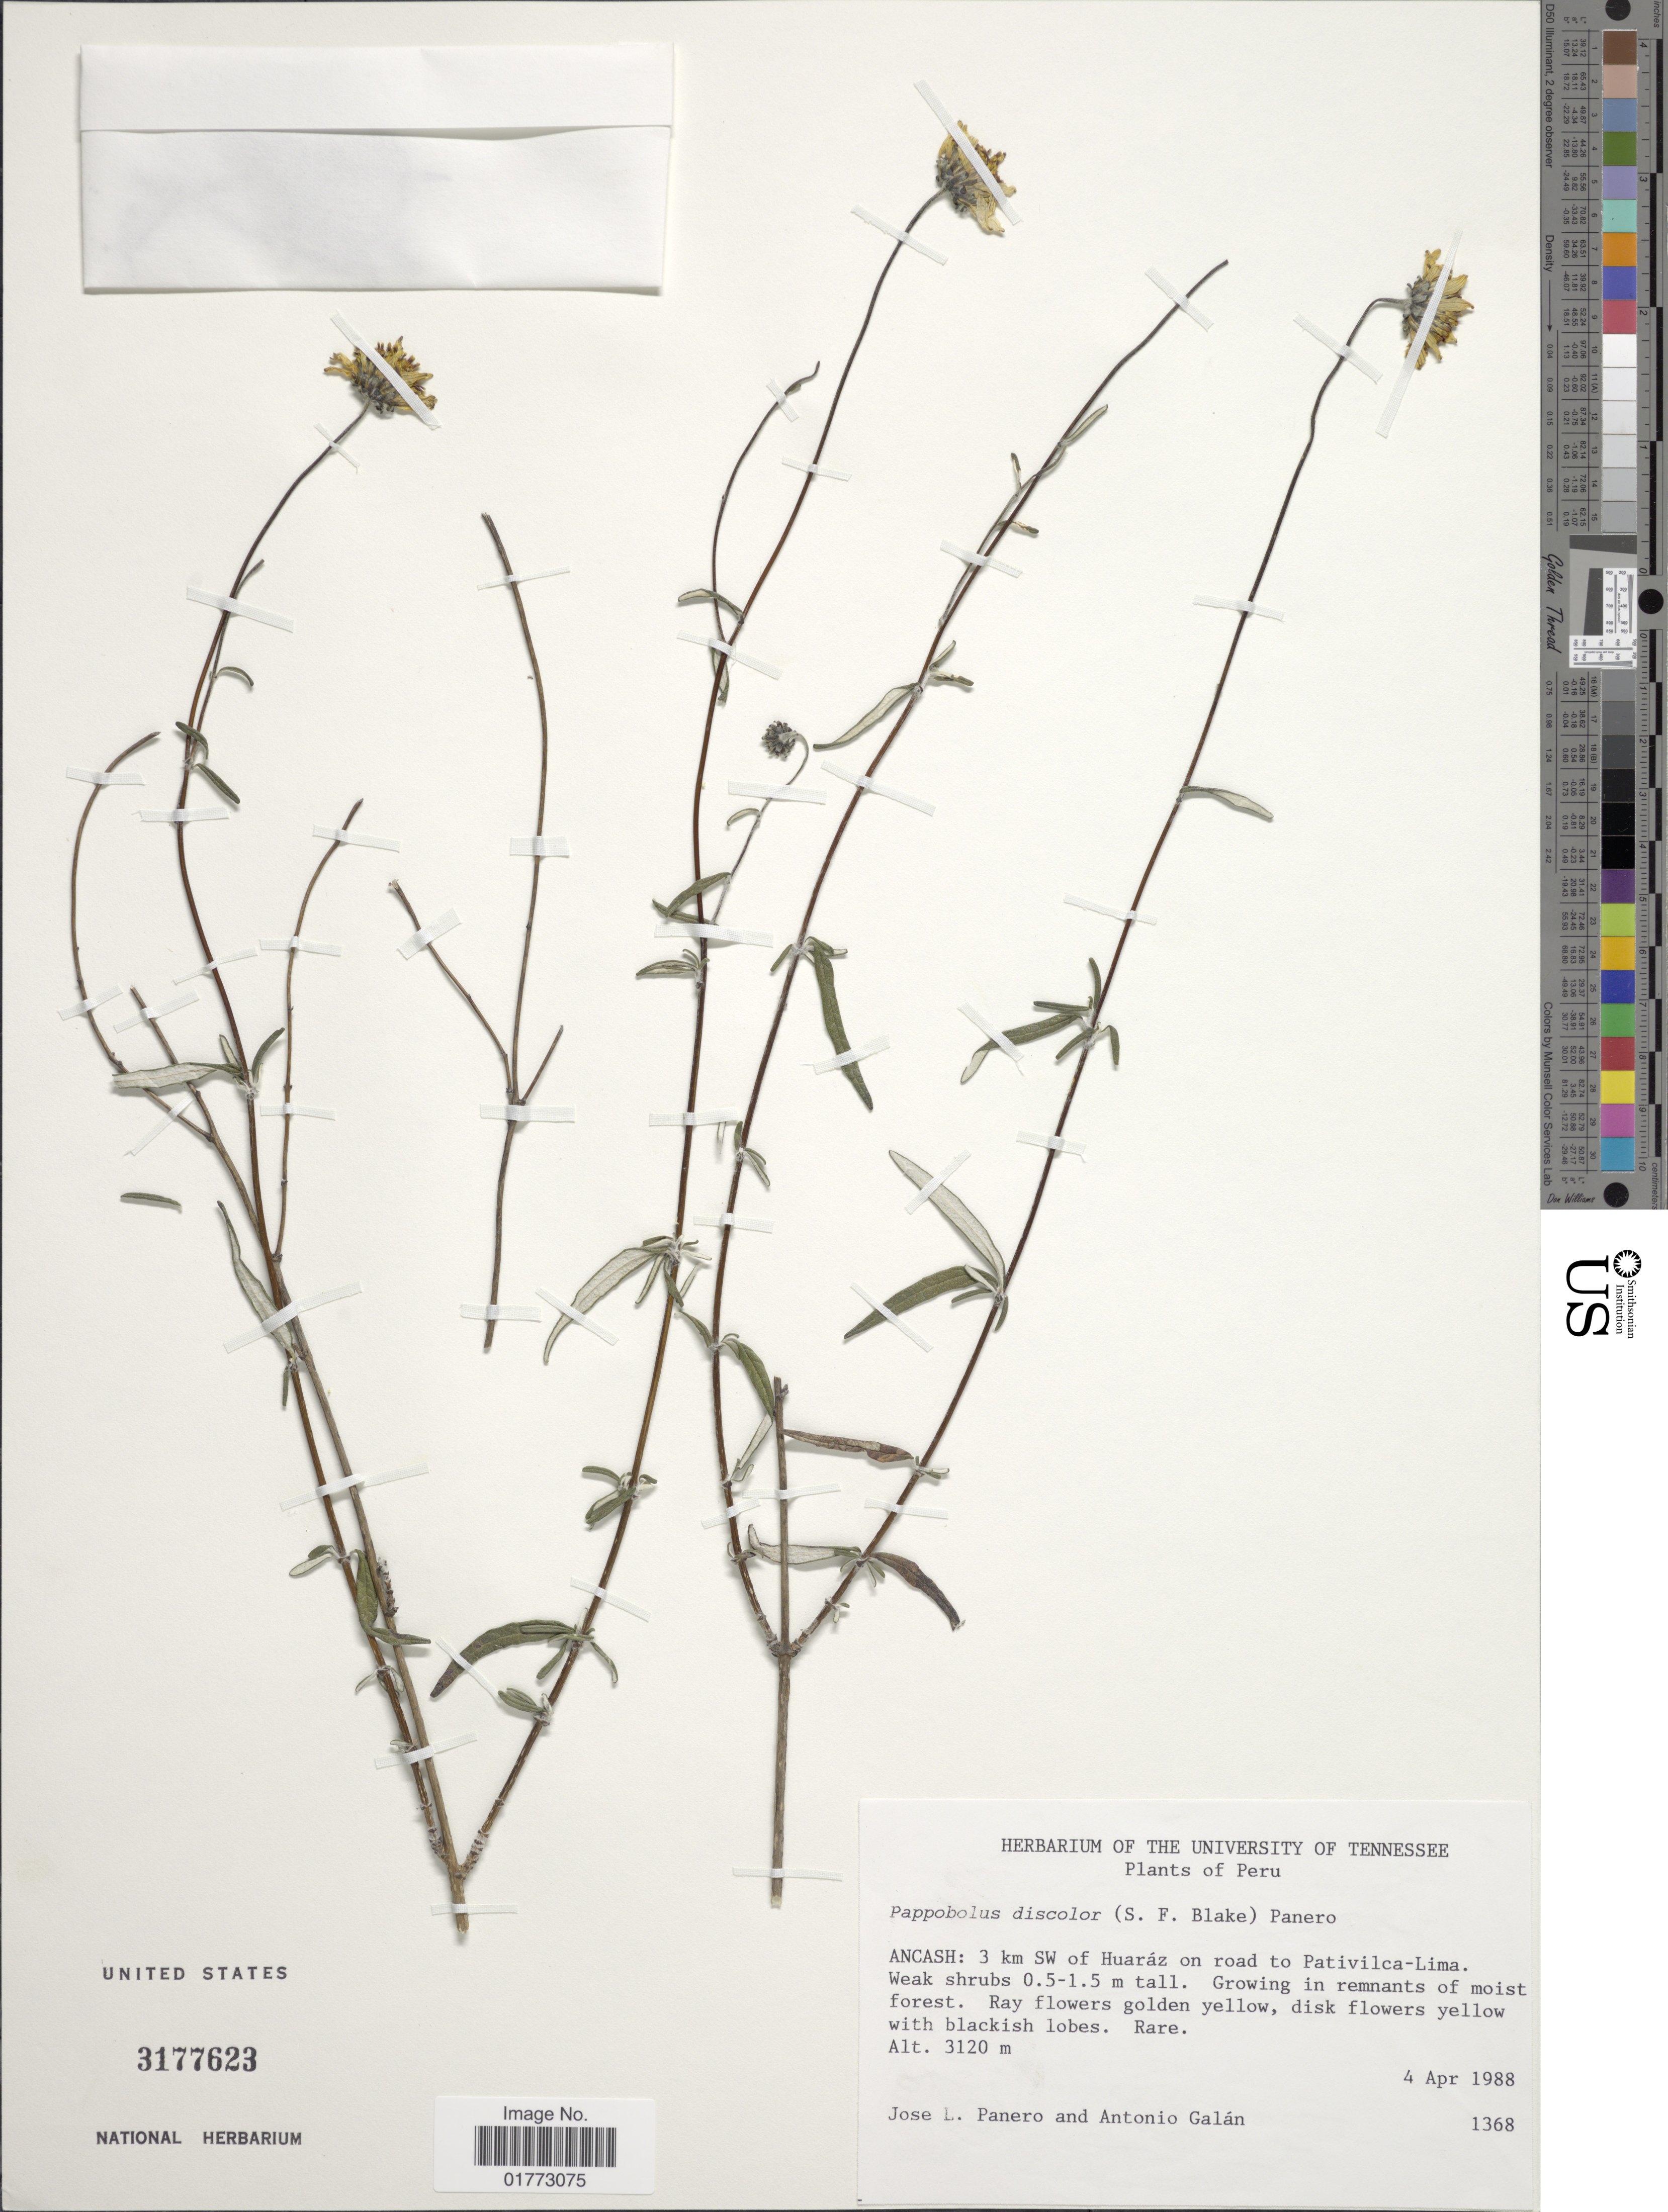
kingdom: Plantae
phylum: Tracheophyta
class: Magnoliopsida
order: Asterales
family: Asteraceae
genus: Pappobolus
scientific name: Pappobolus discolor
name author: (S.F. Blake) Panero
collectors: J. L. Panero & A. Galán de Mera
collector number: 1368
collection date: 1988-04-04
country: Peru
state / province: Ancash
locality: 3 km SW of Huaráz on road to Pativilca-Lima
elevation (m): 3120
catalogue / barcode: US 3177623